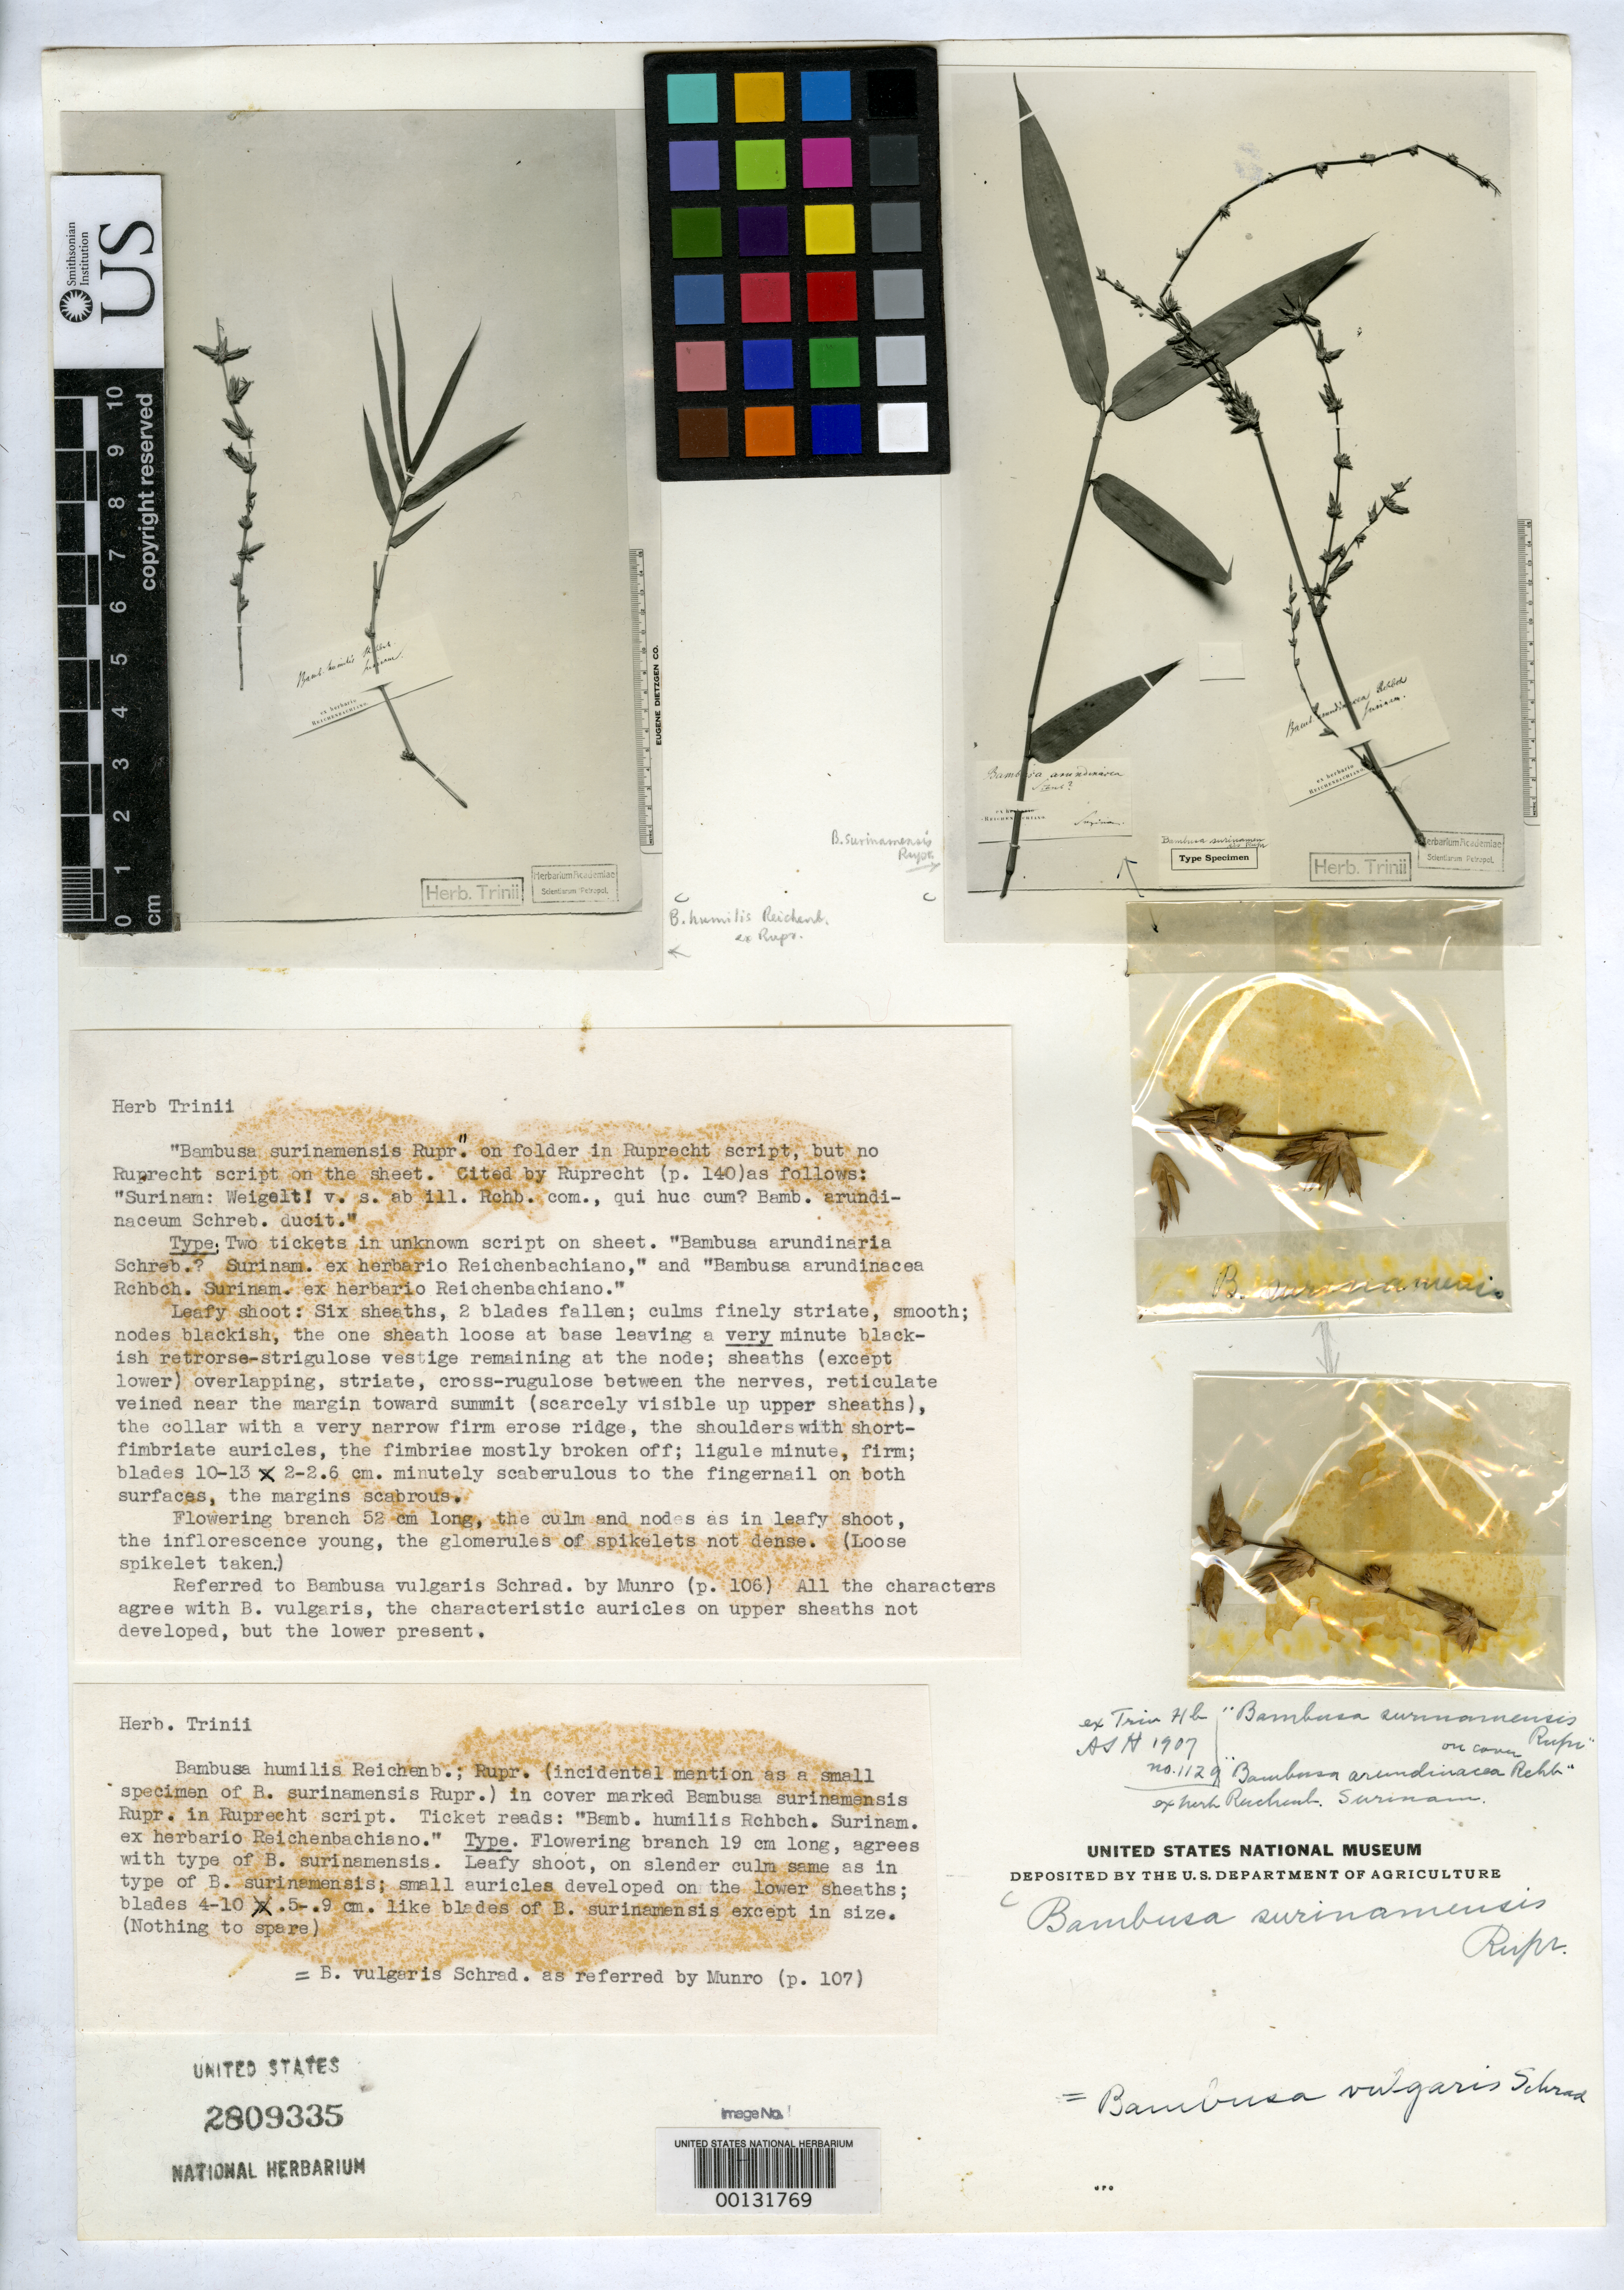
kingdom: Plantae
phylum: Tracheophyta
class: Liliopsida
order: Poales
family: Poaceae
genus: Bambusa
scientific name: Bambusa surinamensis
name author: Rupr.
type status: Type Material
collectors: ex herb. Reichenbach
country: Suriname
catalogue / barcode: US 2809335